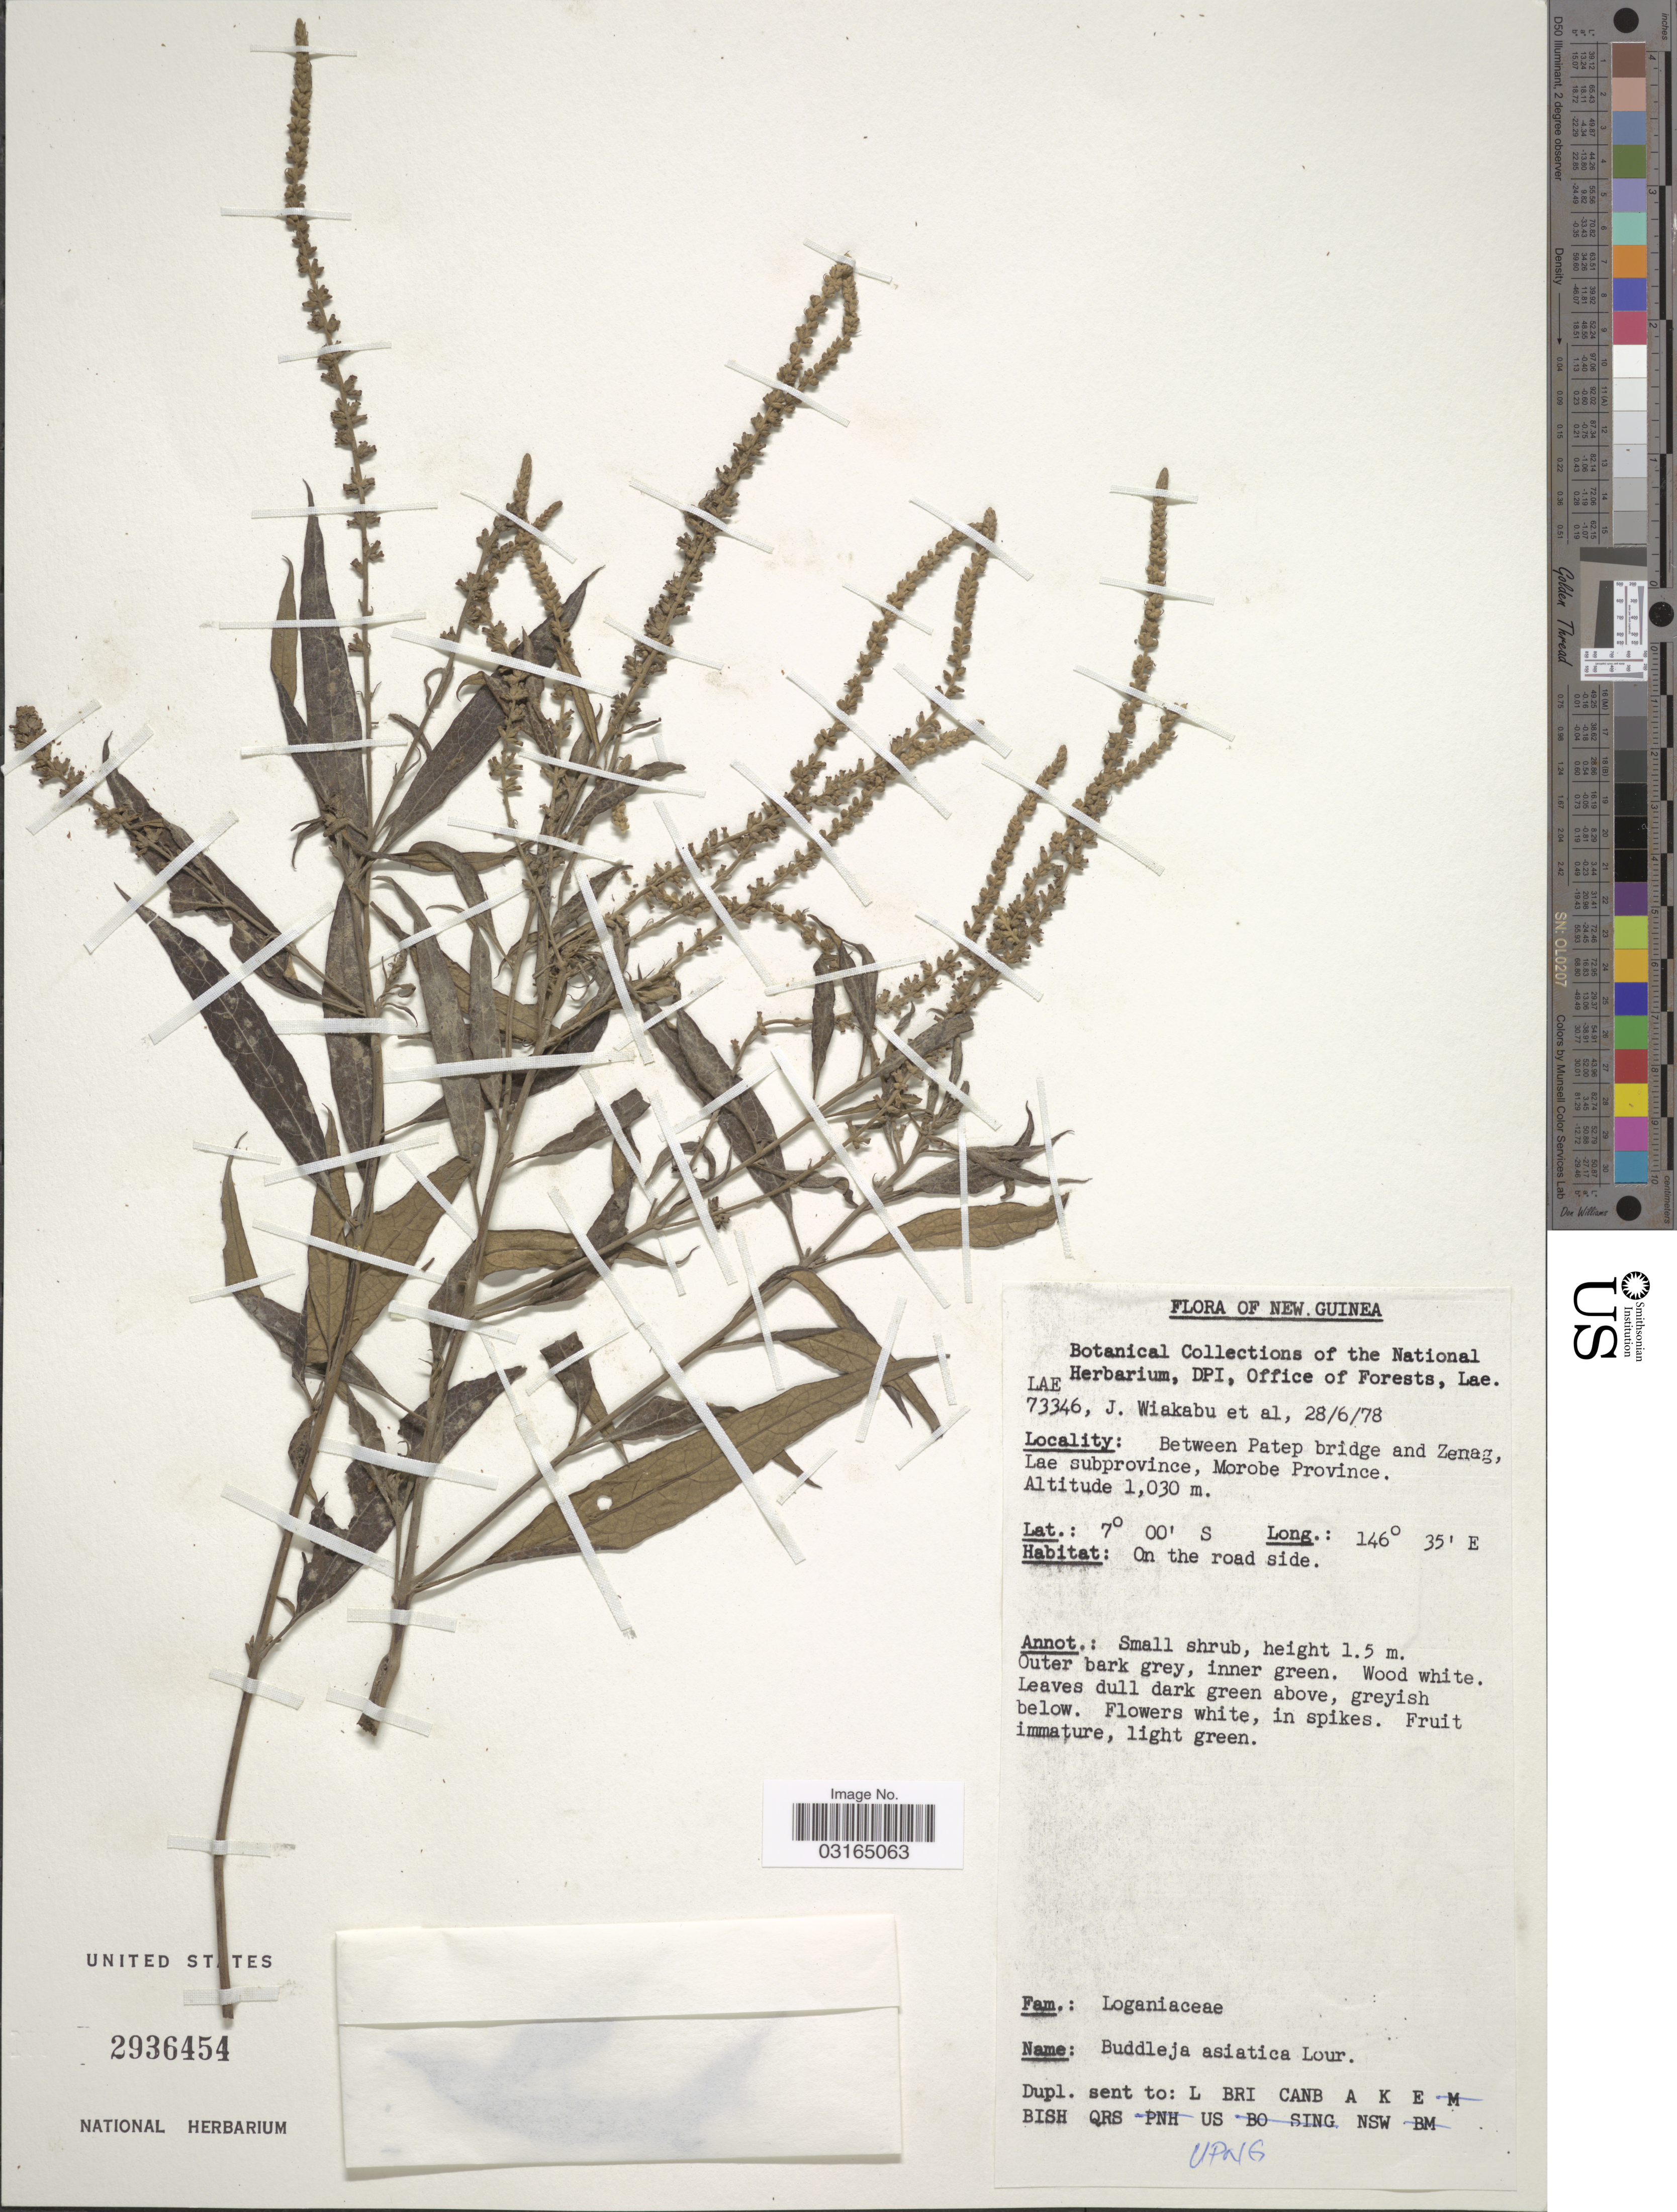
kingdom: Plantae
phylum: Tracheophyta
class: Magnoliopsida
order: Lamiales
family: Scrophulariaceae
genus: Buddleja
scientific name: Buddleja asiatica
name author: Lour.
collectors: J. Wiakabu & et al.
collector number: LAE 73346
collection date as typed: Transcribed d/m/y: 28/6/78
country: Papua New Guinea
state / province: Morobe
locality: New Guinea. Between Patep bridge and Zenag, Lae subprovince.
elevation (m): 1030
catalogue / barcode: US 2936454